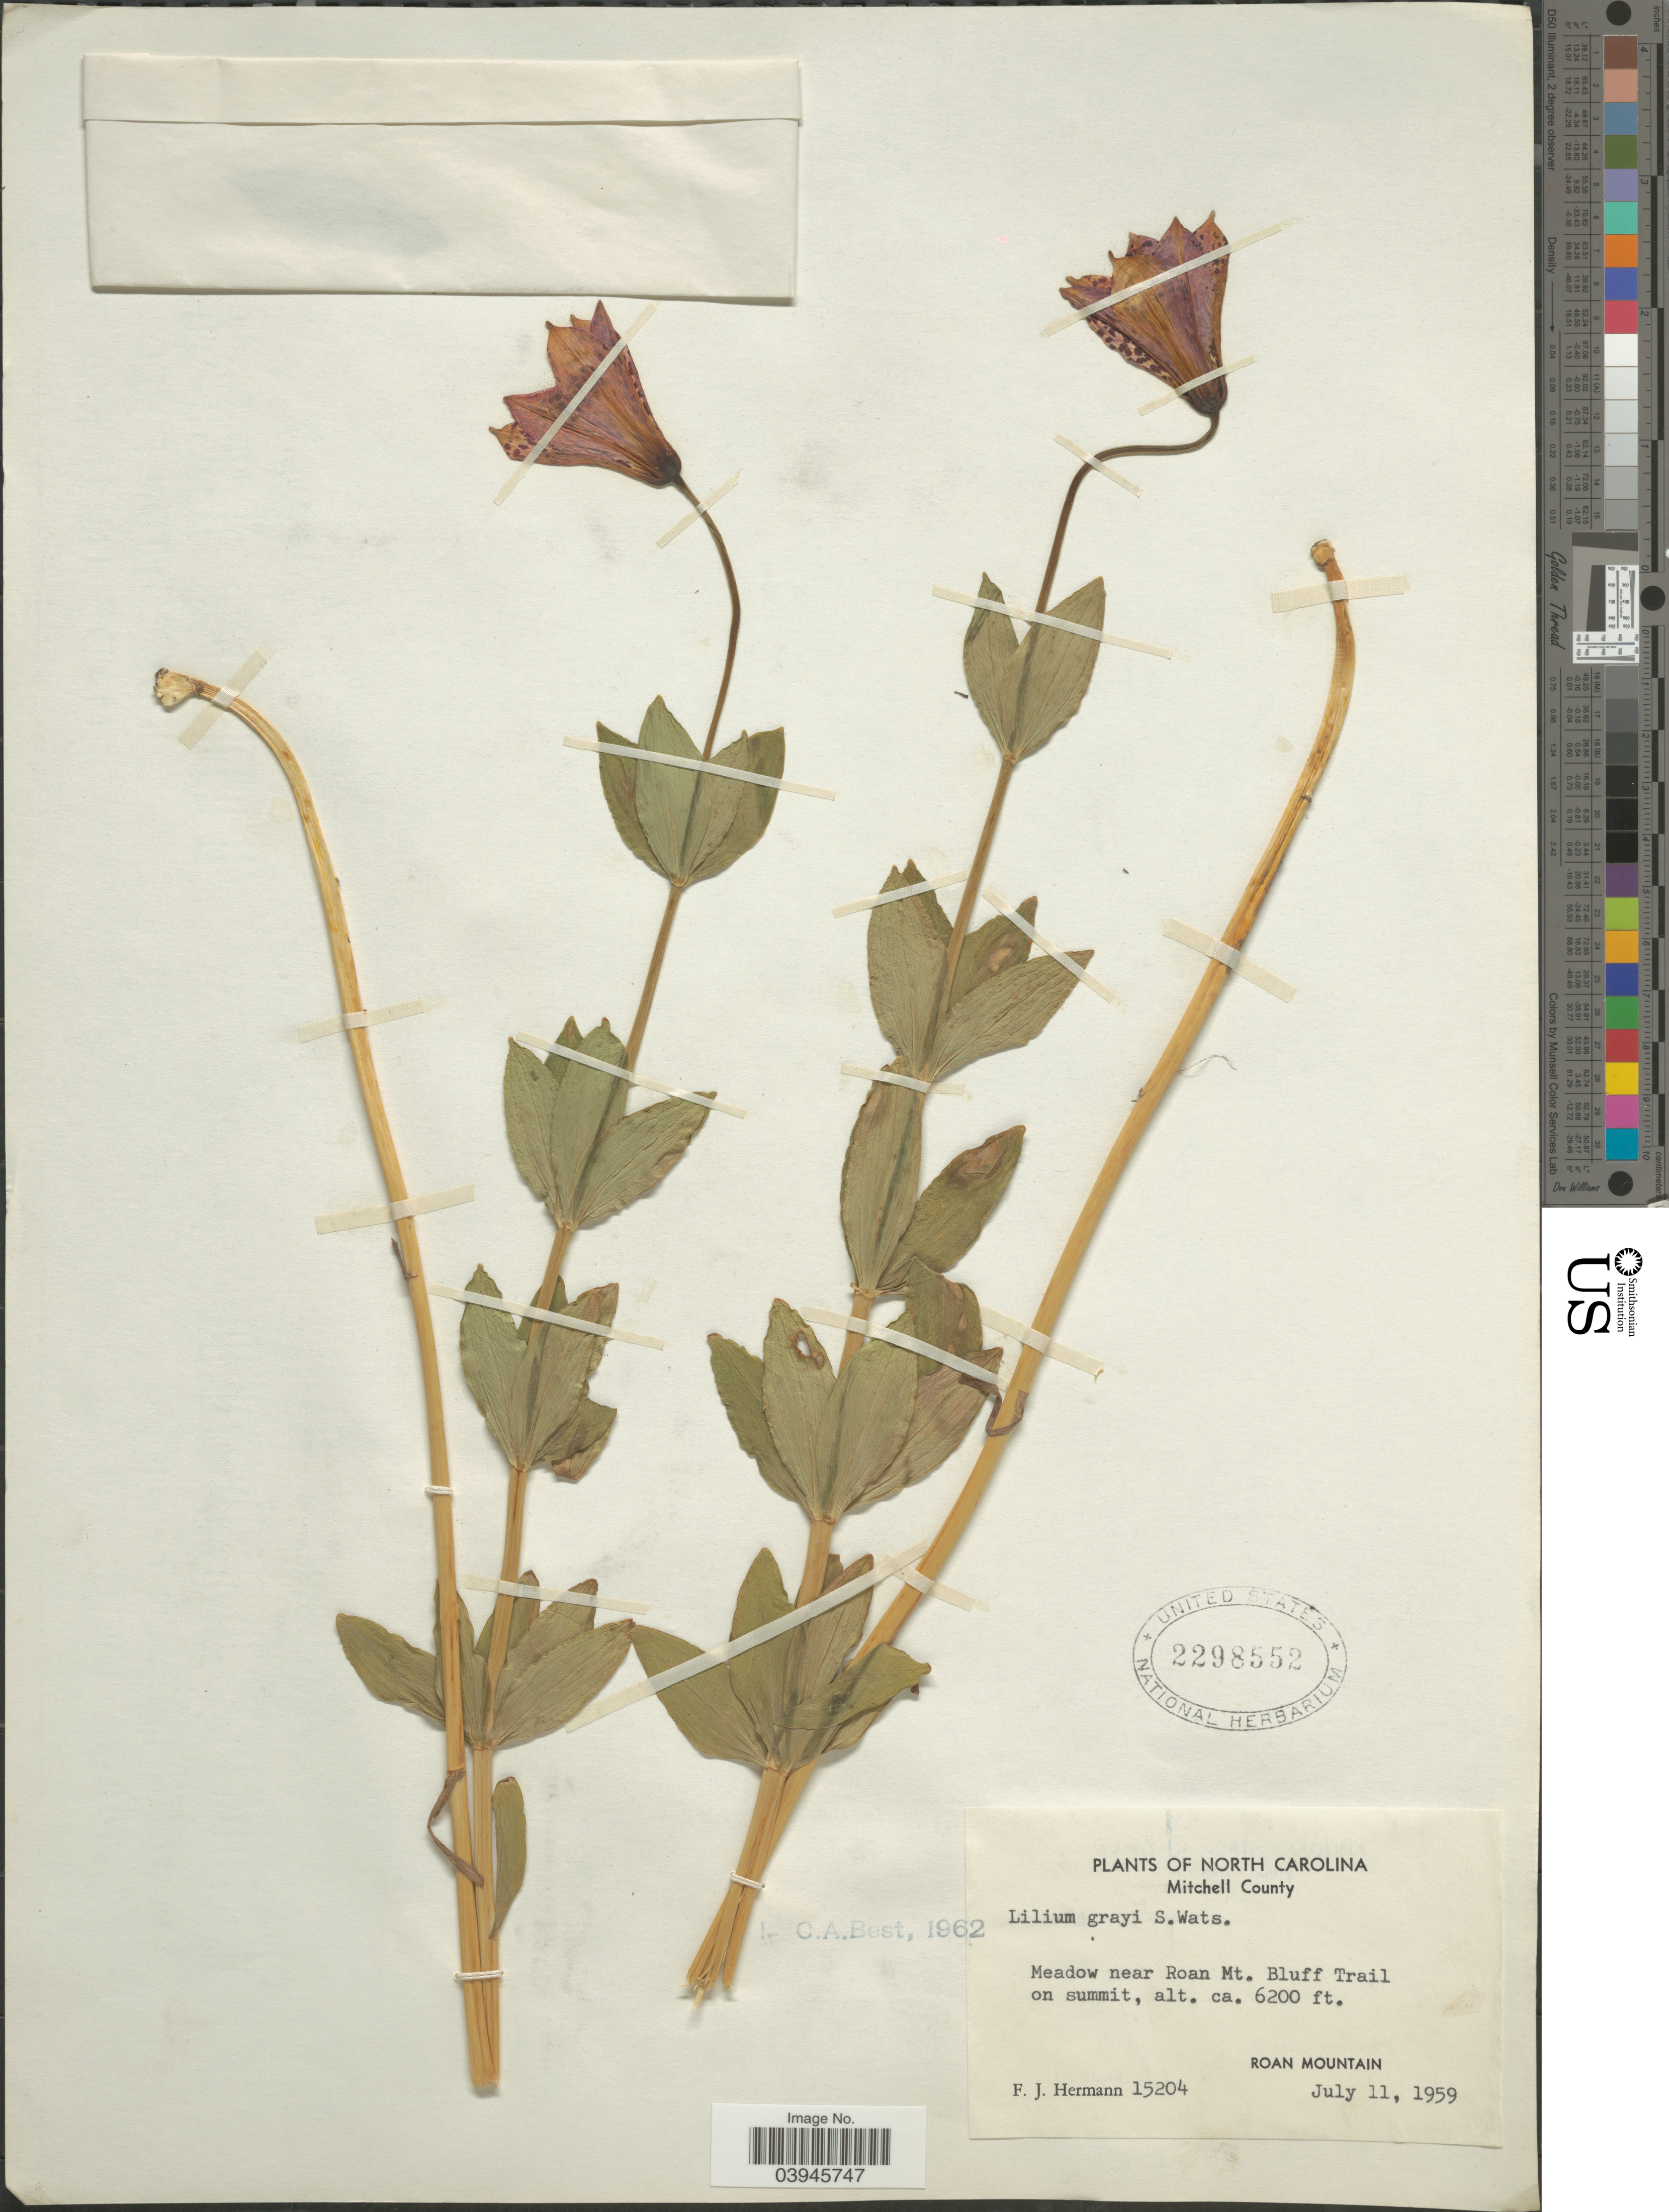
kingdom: Plantae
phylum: Tracheophyta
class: Liliopsida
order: Liliales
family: Liliaceae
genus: Lilium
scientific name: Lilium grayi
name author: S. Watson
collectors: F. J. Hermann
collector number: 15204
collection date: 1959-07-11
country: United States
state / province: North Carolina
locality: Mitchell County. Meadow near Roan Mt. Bluff Trail on summit. Roan Mountain.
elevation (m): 1890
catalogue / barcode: US 2298552